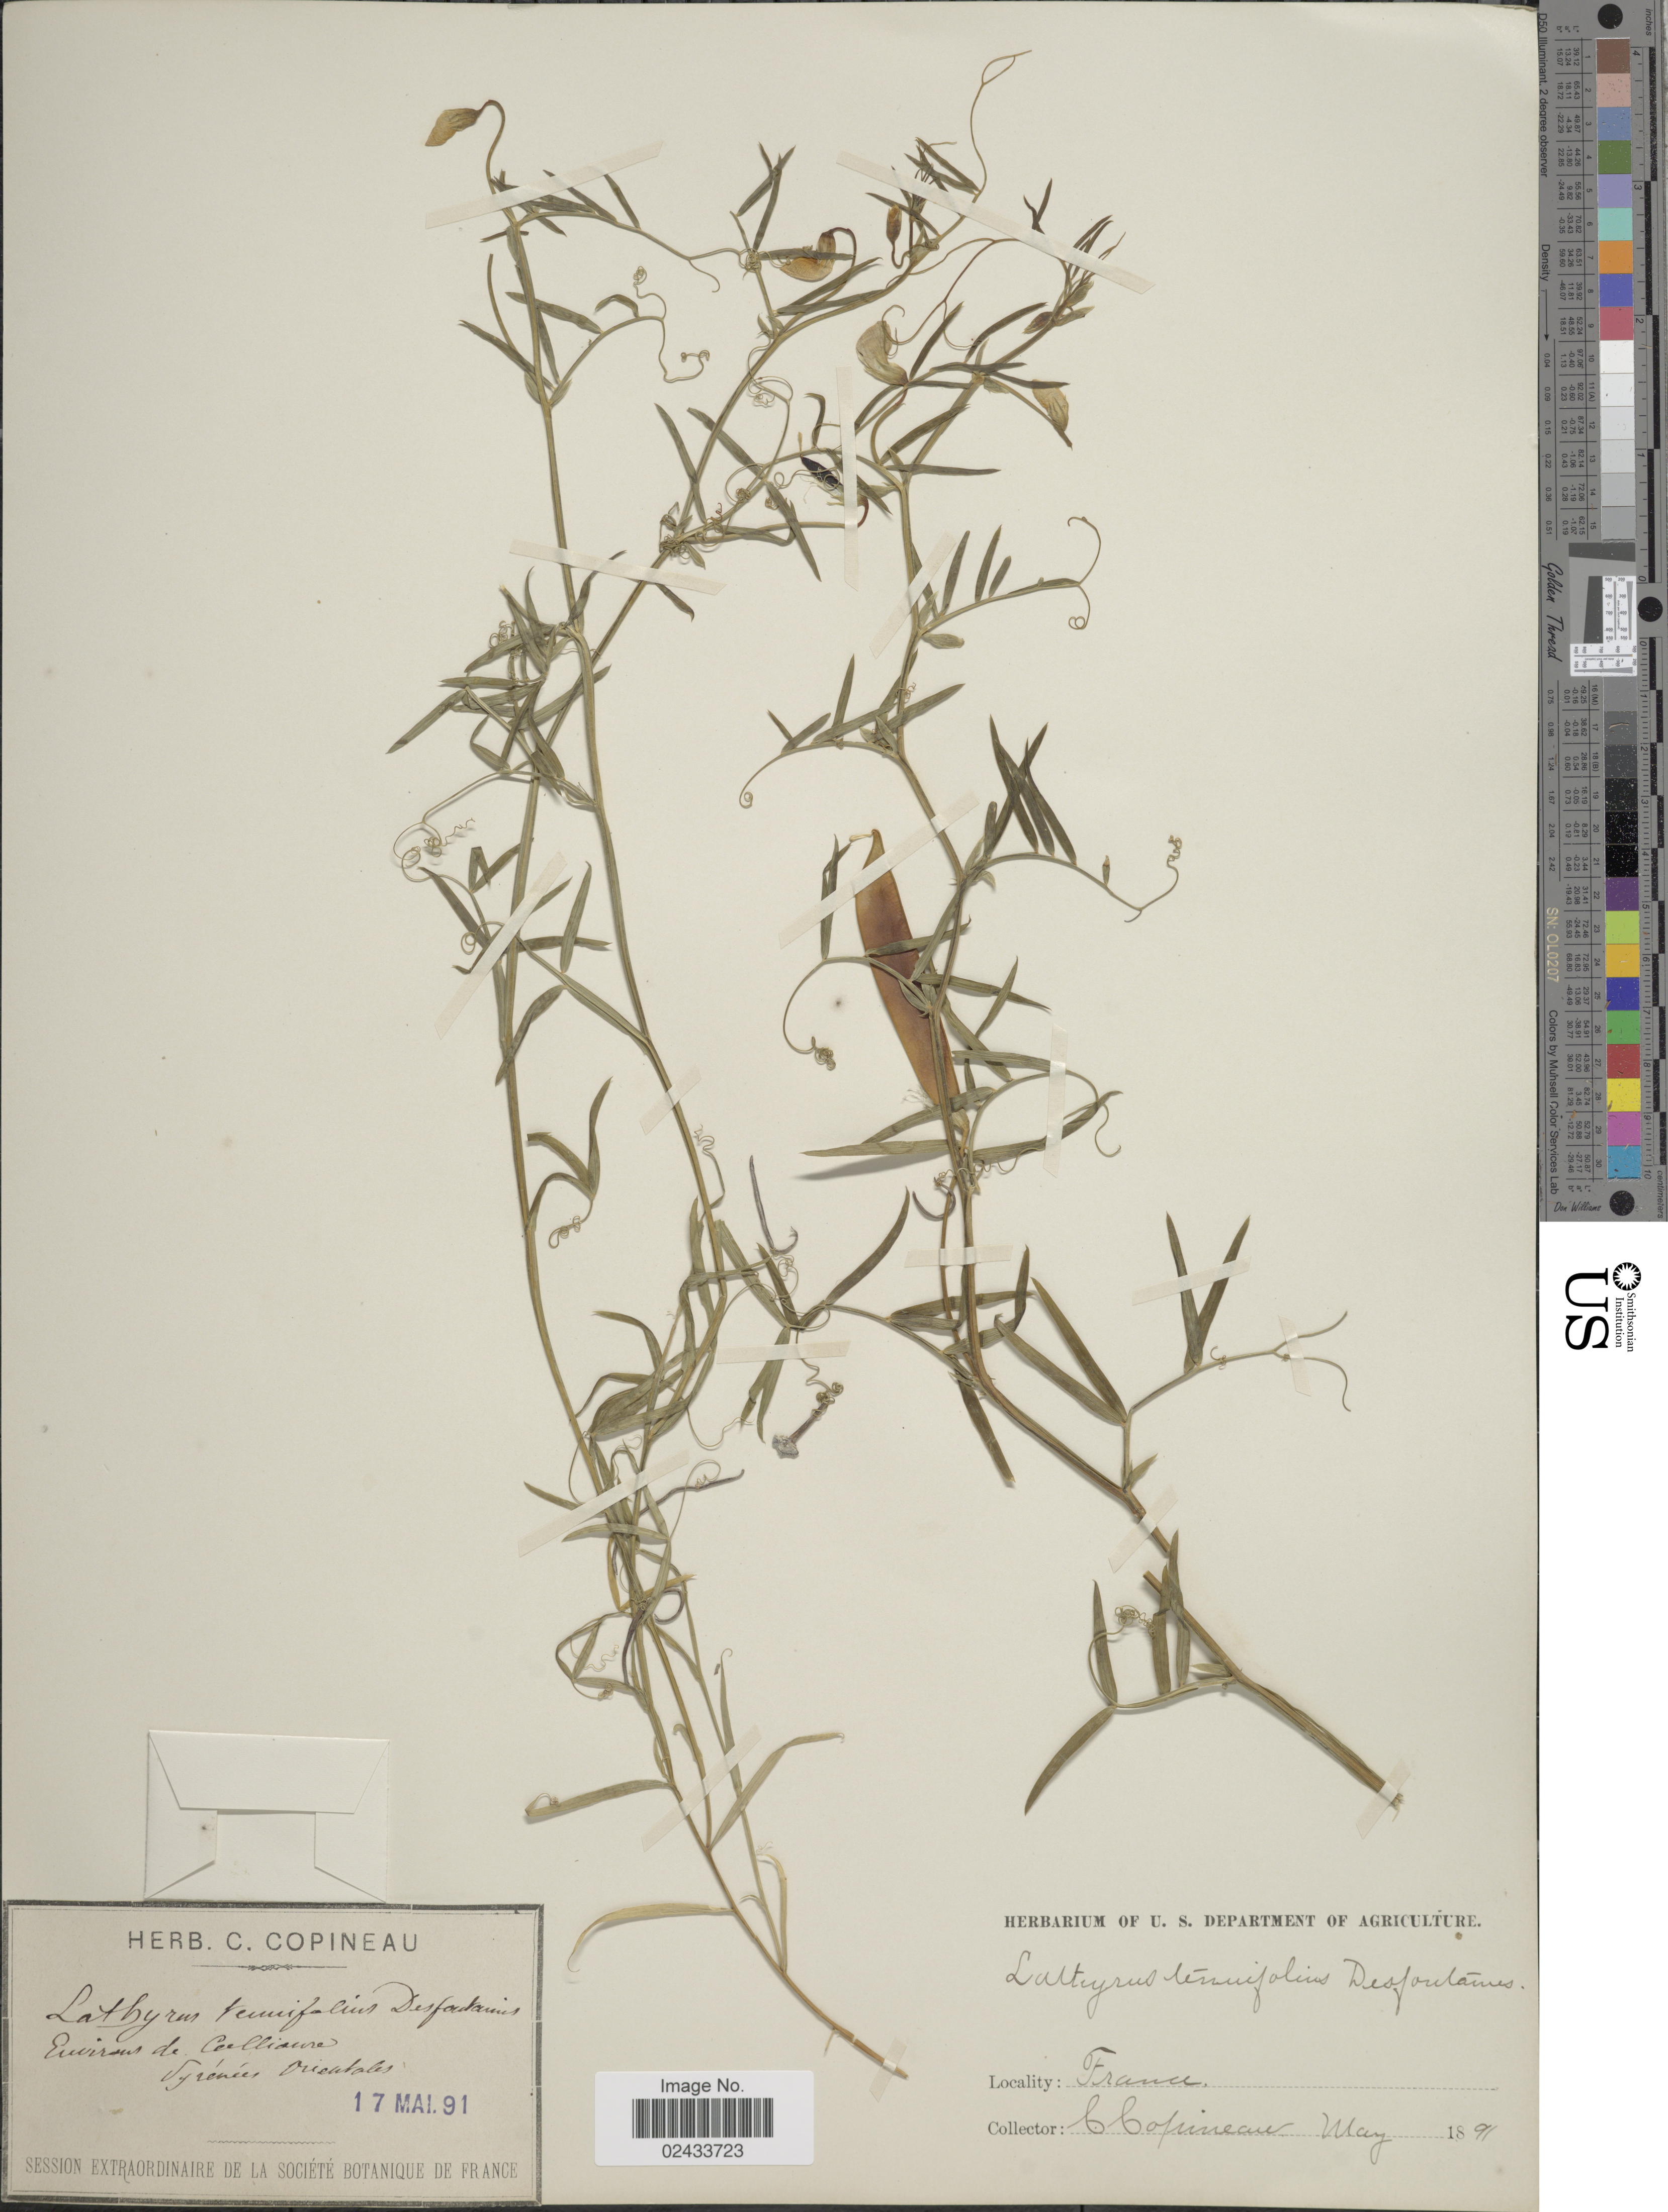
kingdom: Plantae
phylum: Tracheophyta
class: Magnoliopsida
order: Fabales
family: Fabaceae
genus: Lathyrus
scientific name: Lathyrus tenuifolius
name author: Desf.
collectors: C. Copineau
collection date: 1891-05-17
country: France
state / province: Occitanie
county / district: Pyrénées-Orientales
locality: Environs de Collioure, Pyrenees Orientales [Vicinity of Collioure, Pyrénées-Orientales]